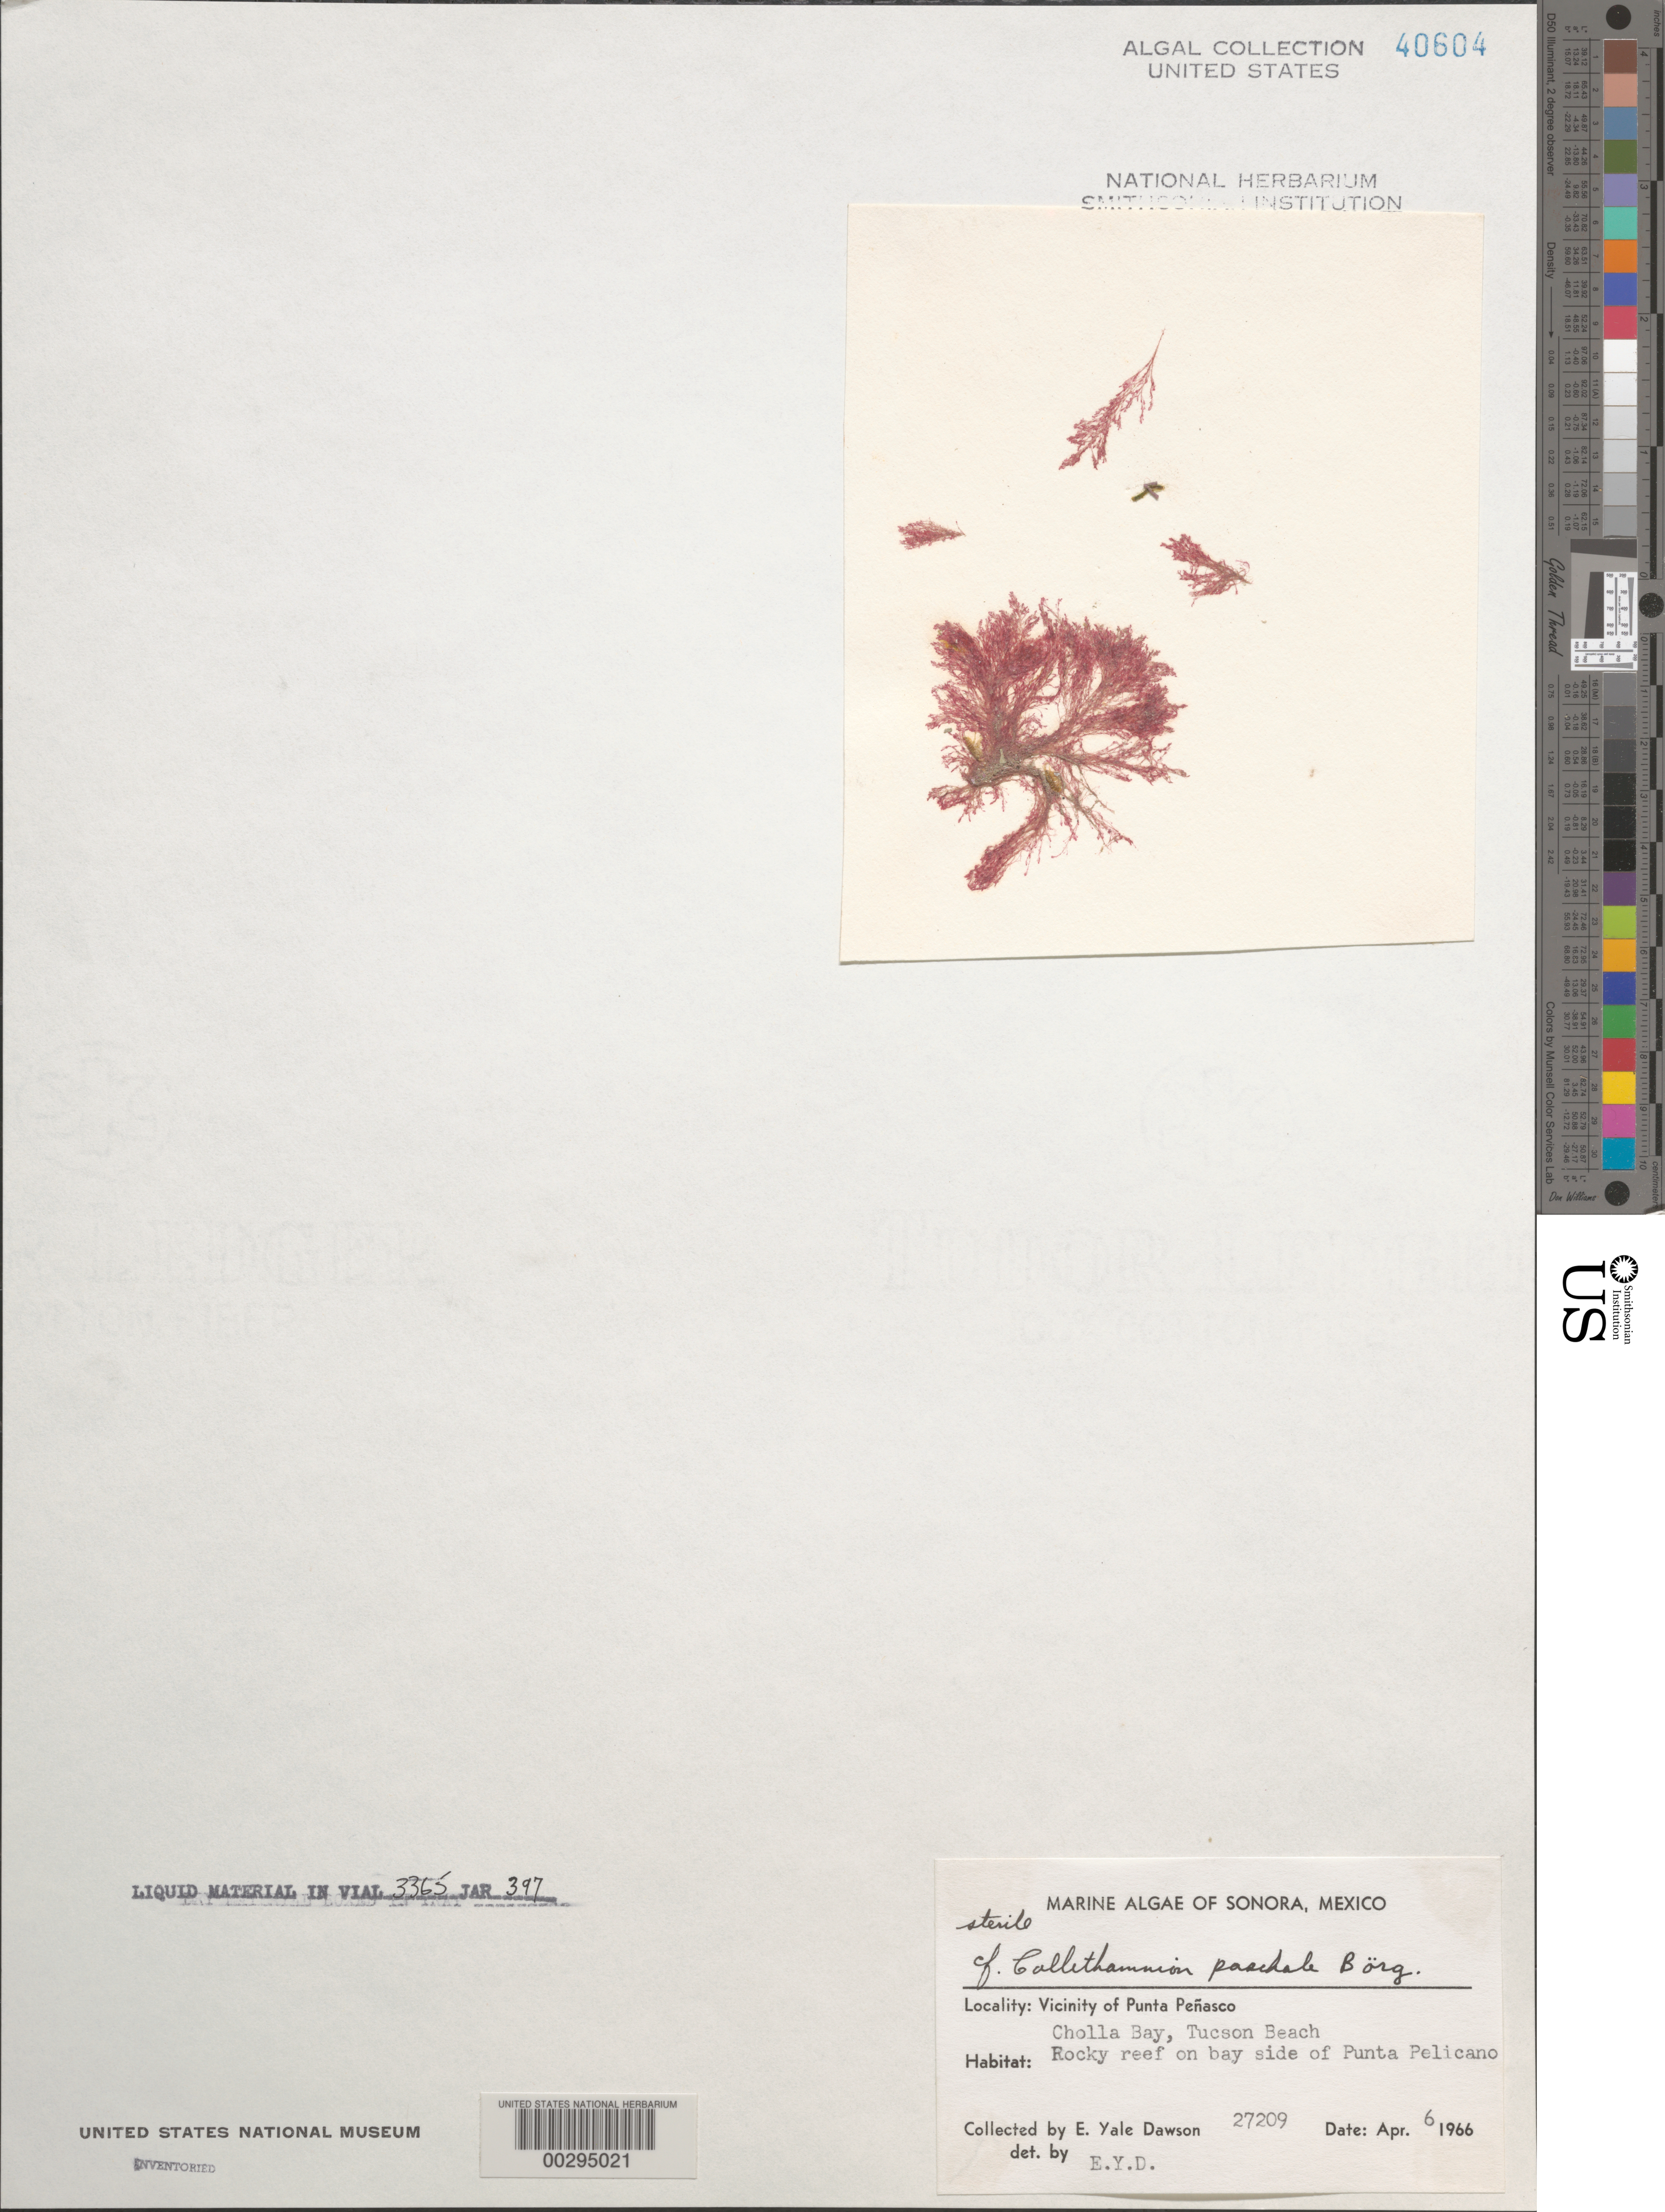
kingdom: Plantae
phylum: Rhodophyta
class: Florideophyceae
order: Ceramiales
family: Callithamniaceae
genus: Callithamnion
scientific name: Callithamnion paschale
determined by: Dawson, E. Y.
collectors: E. Y. Dawson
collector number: EYD 27209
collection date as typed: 06 Apr 1966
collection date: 1966-04-06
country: Mexico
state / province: Sonora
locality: Cholla Bay, Tucson Beach, Punta Pelicano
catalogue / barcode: US 40604